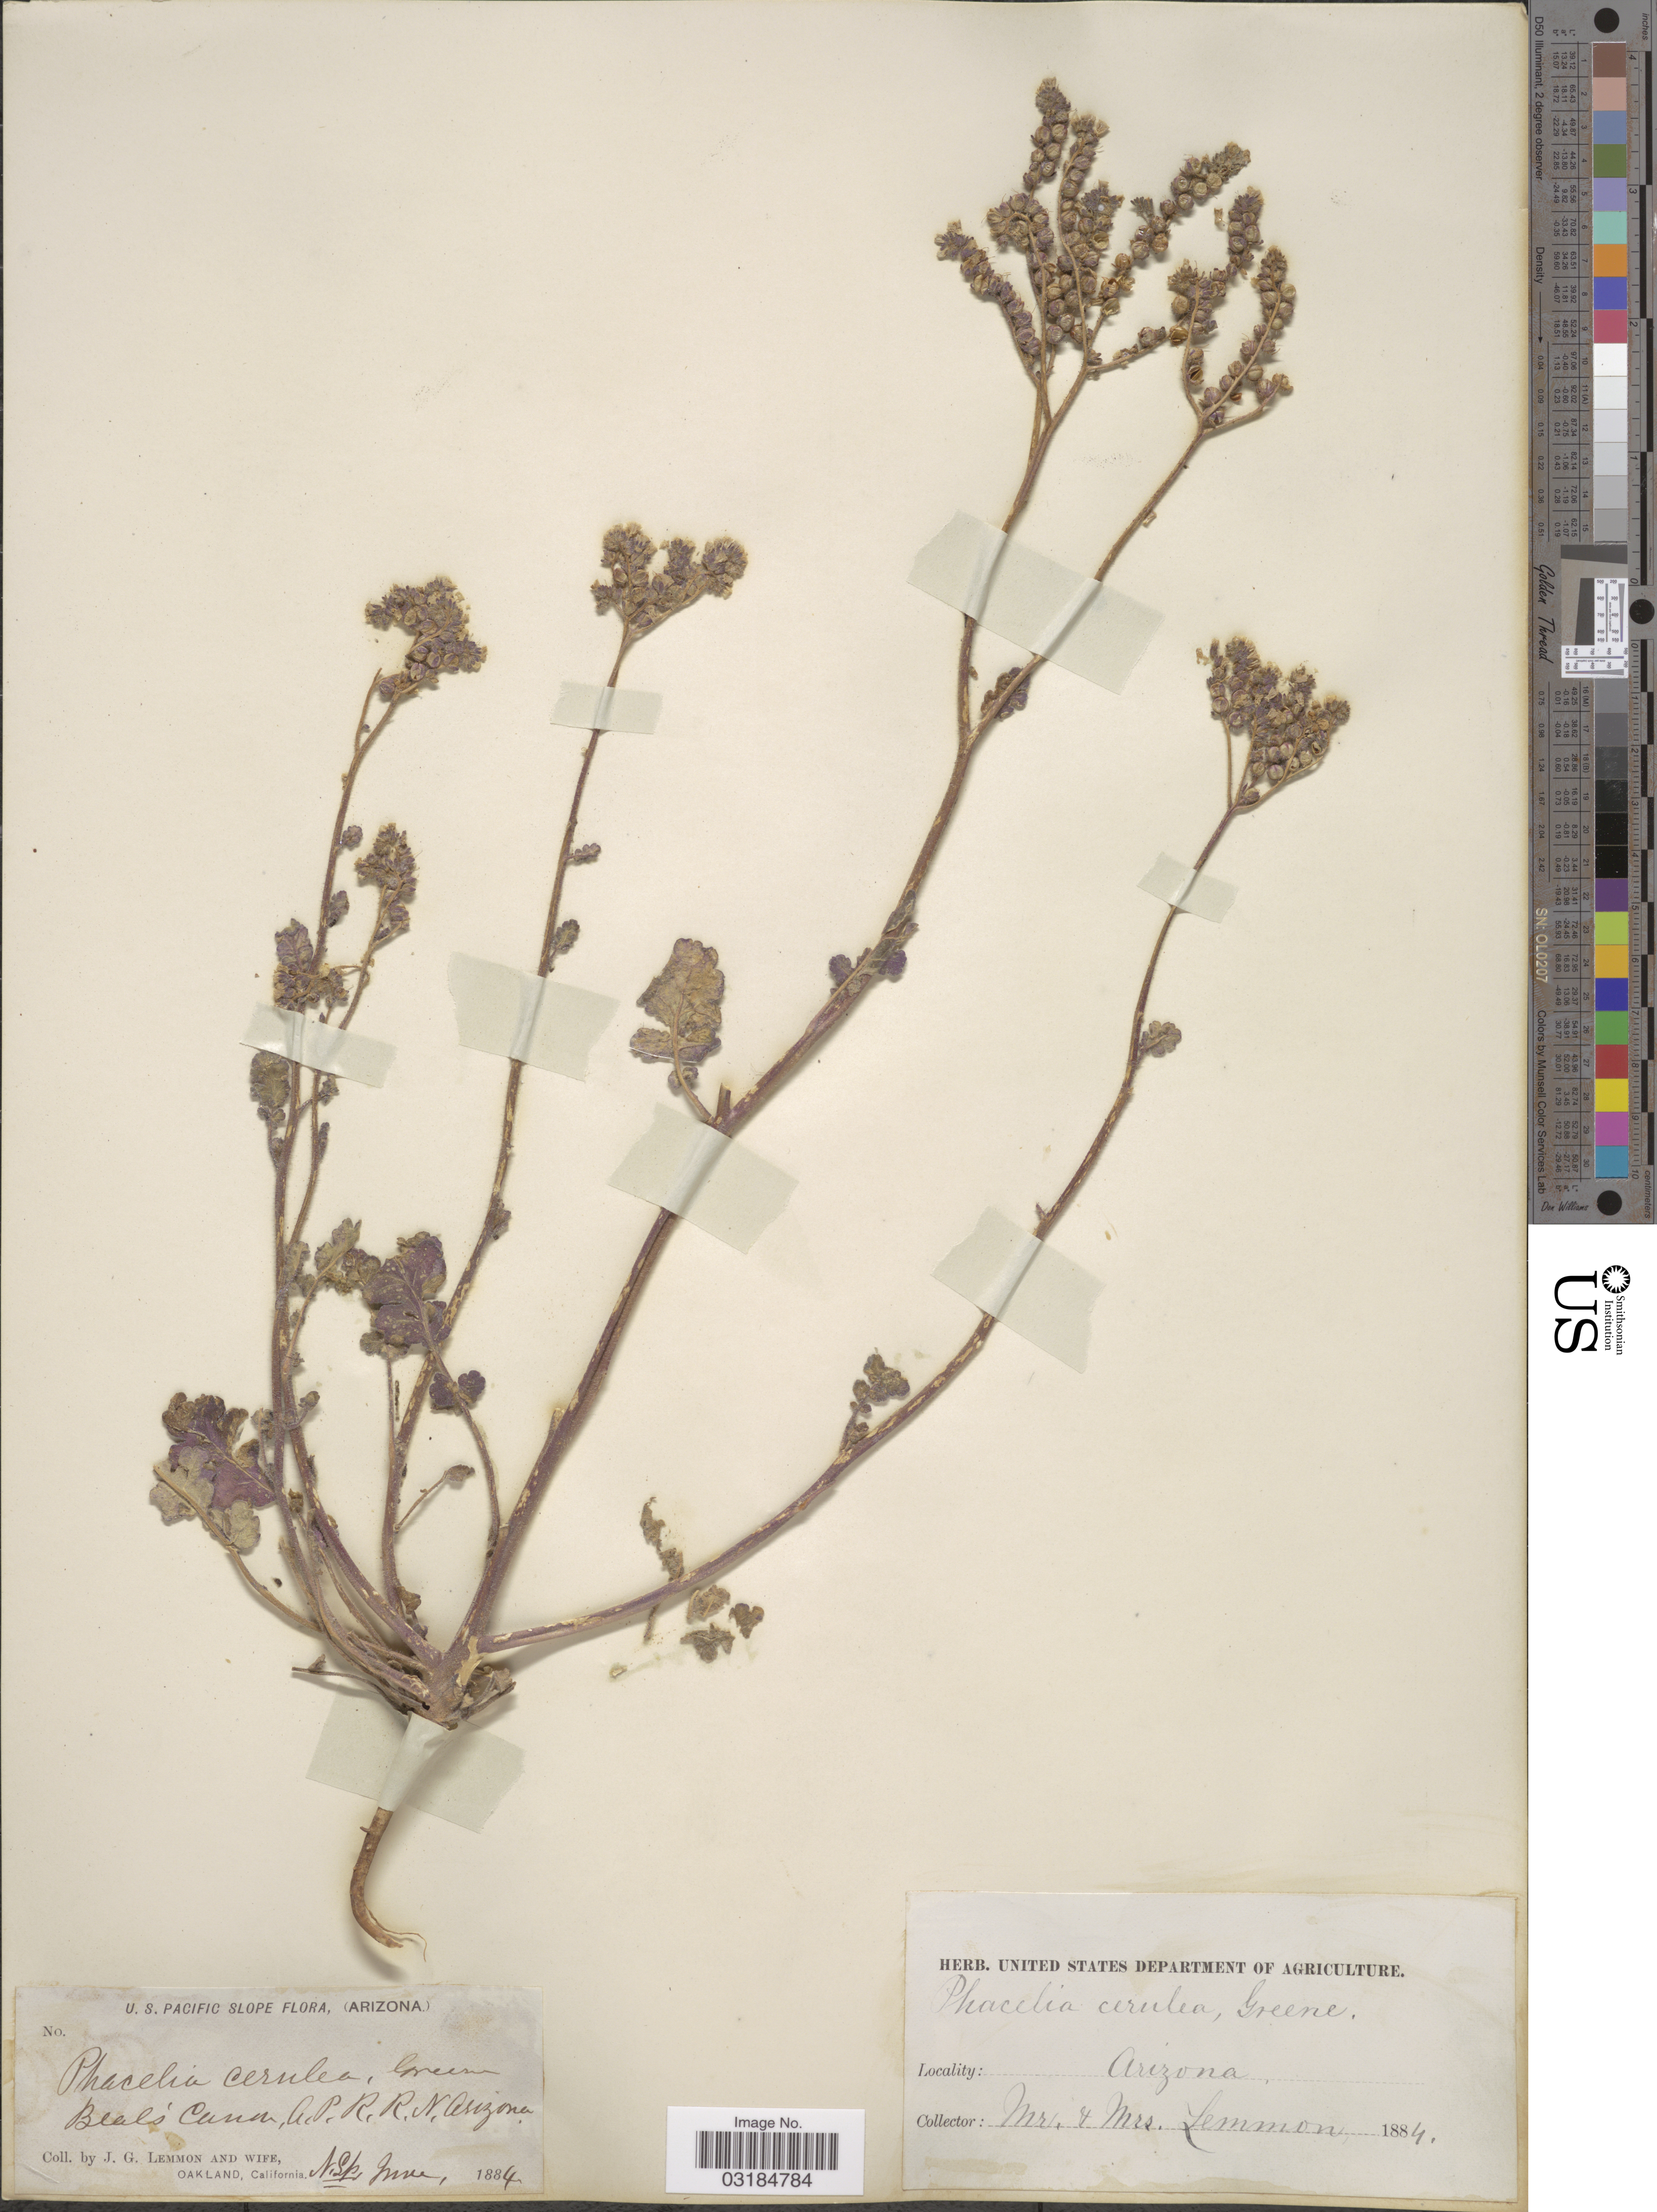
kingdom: Plantae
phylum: Tracheophyta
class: Magnoliopsida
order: Boraginales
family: Hydrophyllaceae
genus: Phacelia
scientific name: Phacelia caerulea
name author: Greene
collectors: J. Lemmon & Mrs. J. G. Lemmon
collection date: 1884-06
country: United States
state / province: Arizona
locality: U.S. Pacific Slope, Beal's Cañon, A.P.R.R. N. Arizona.